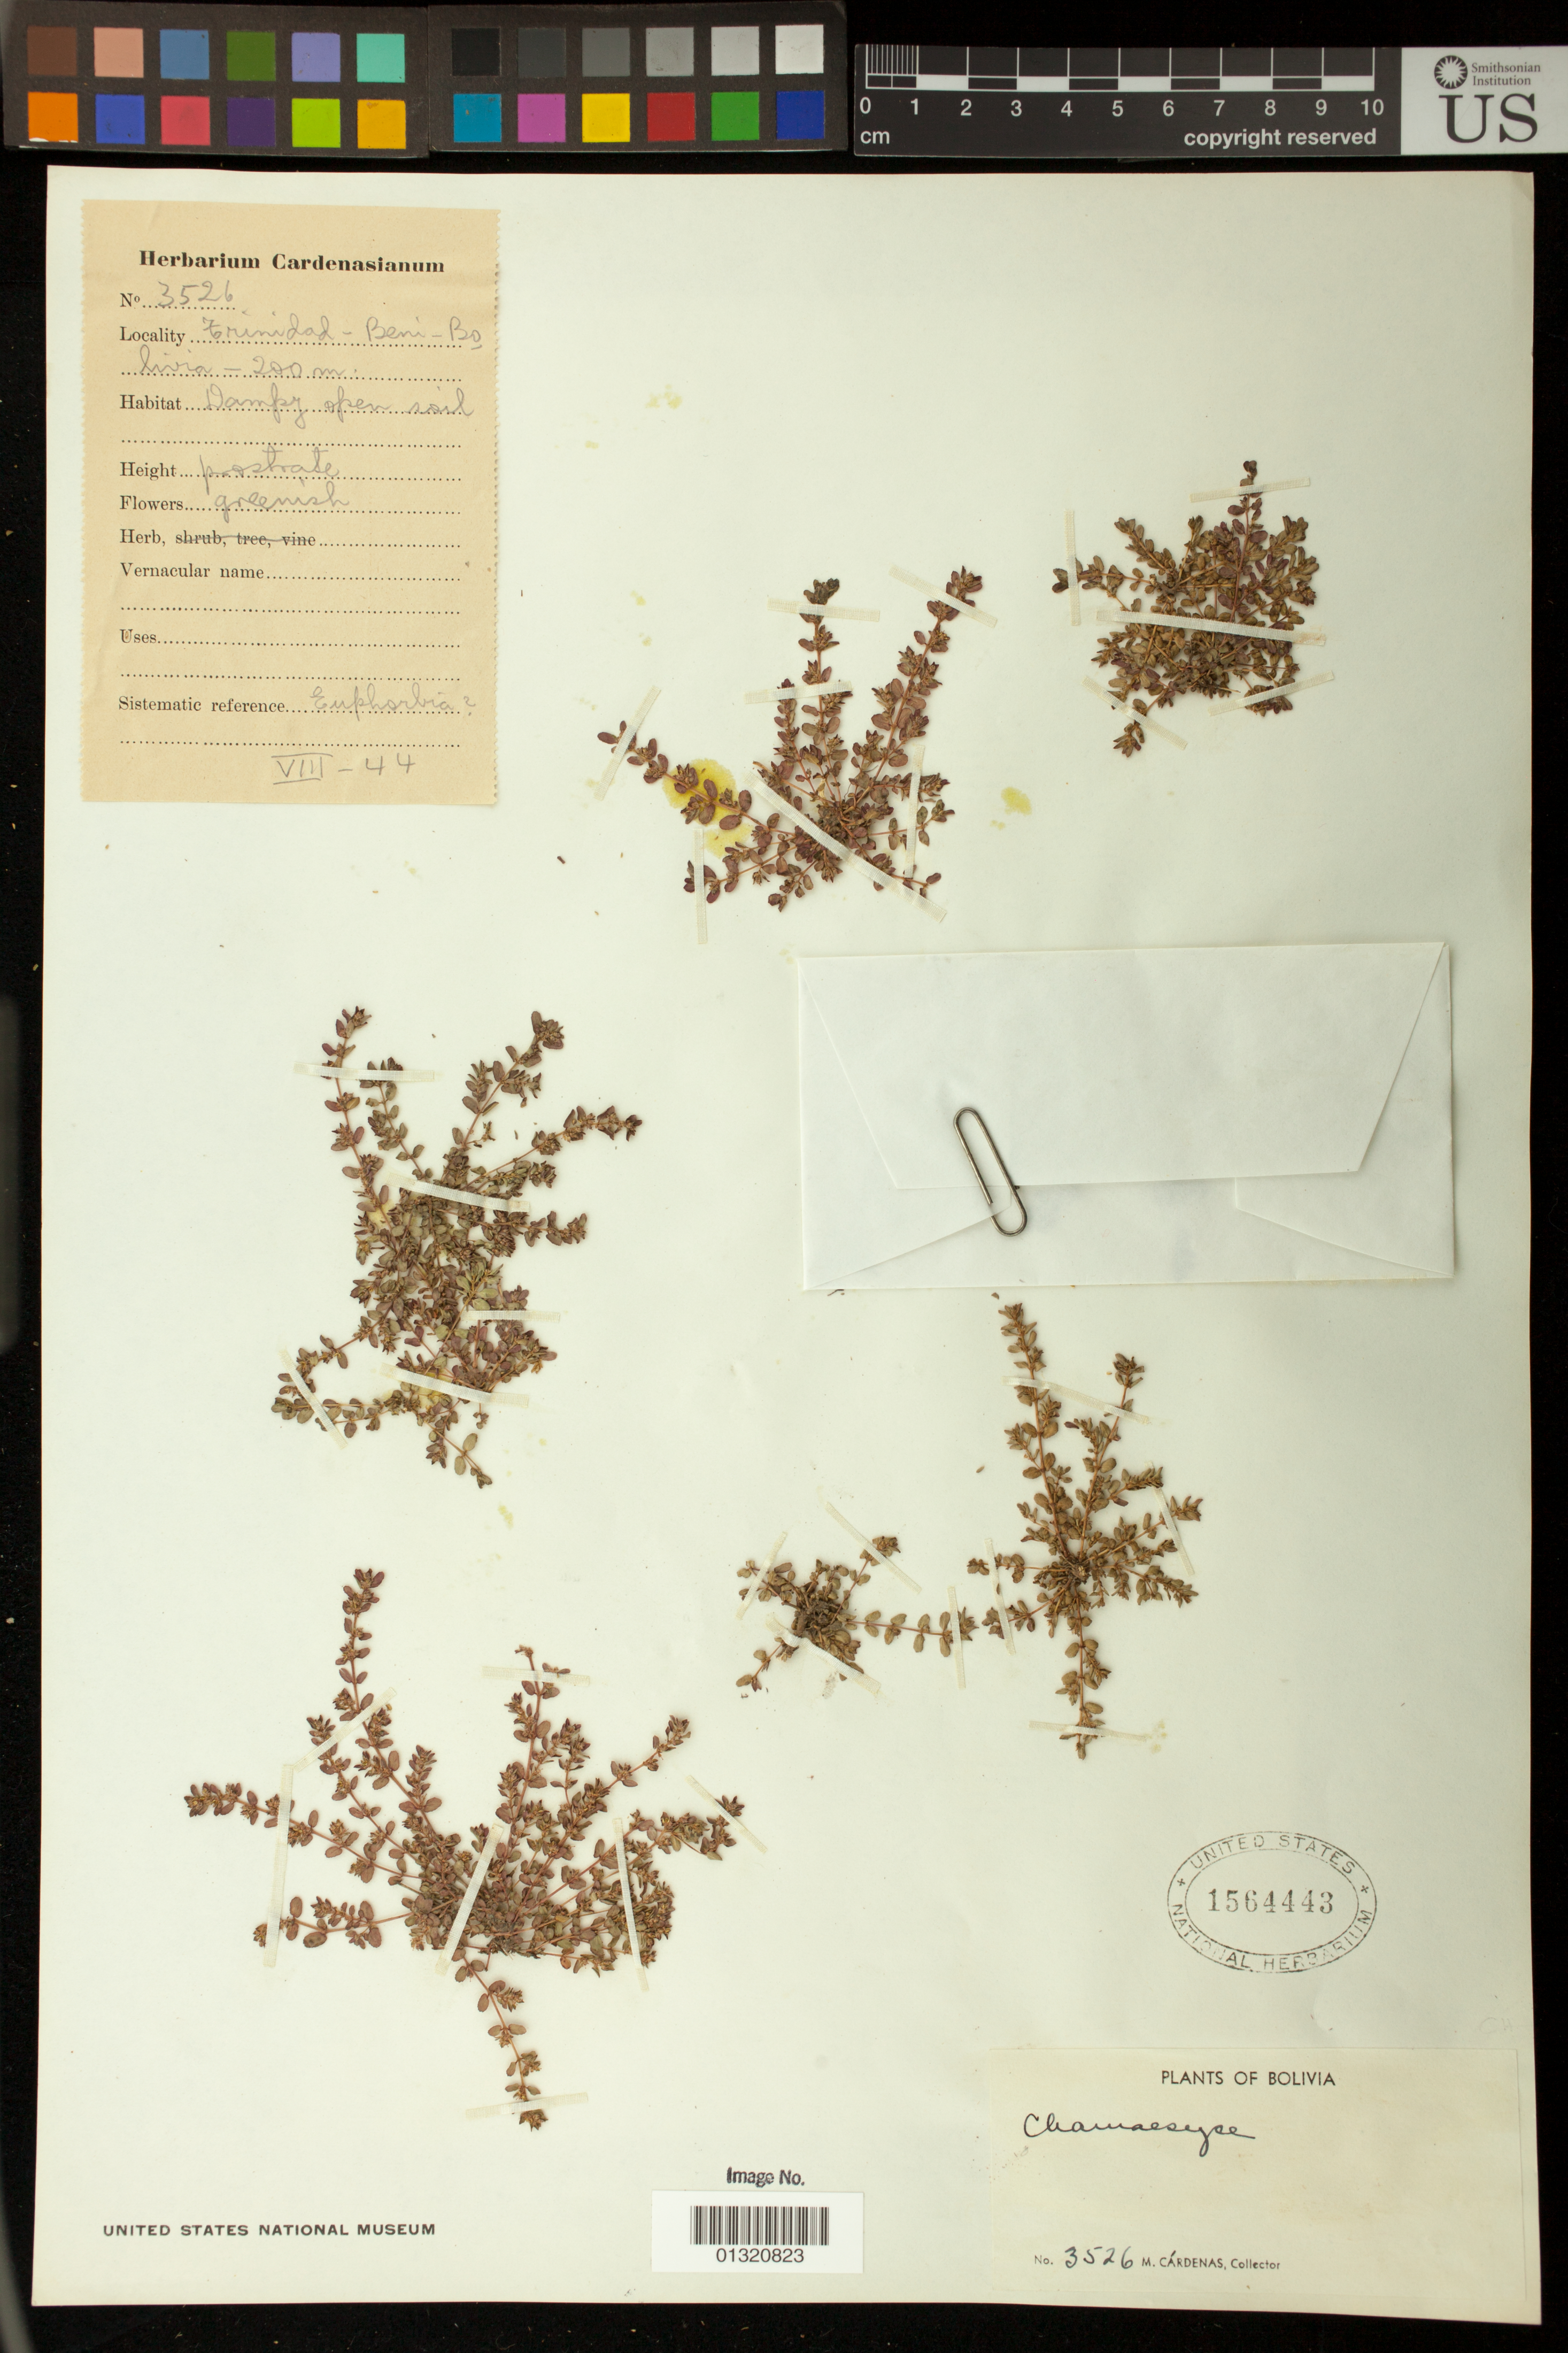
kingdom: Plantae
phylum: Tracheophyta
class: Magnoliopsida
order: Malpighiales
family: Euphorbiaceae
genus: Euphorbia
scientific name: Euphorbia sp.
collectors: M. Cárdenas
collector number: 3526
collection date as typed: VIII 44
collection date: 1944-08-01/1944-08-31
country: Bolivia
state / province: Beni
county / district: Cercado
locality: Trinidad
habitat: Dampy open soil.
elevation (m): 200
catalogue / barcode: US 1564443